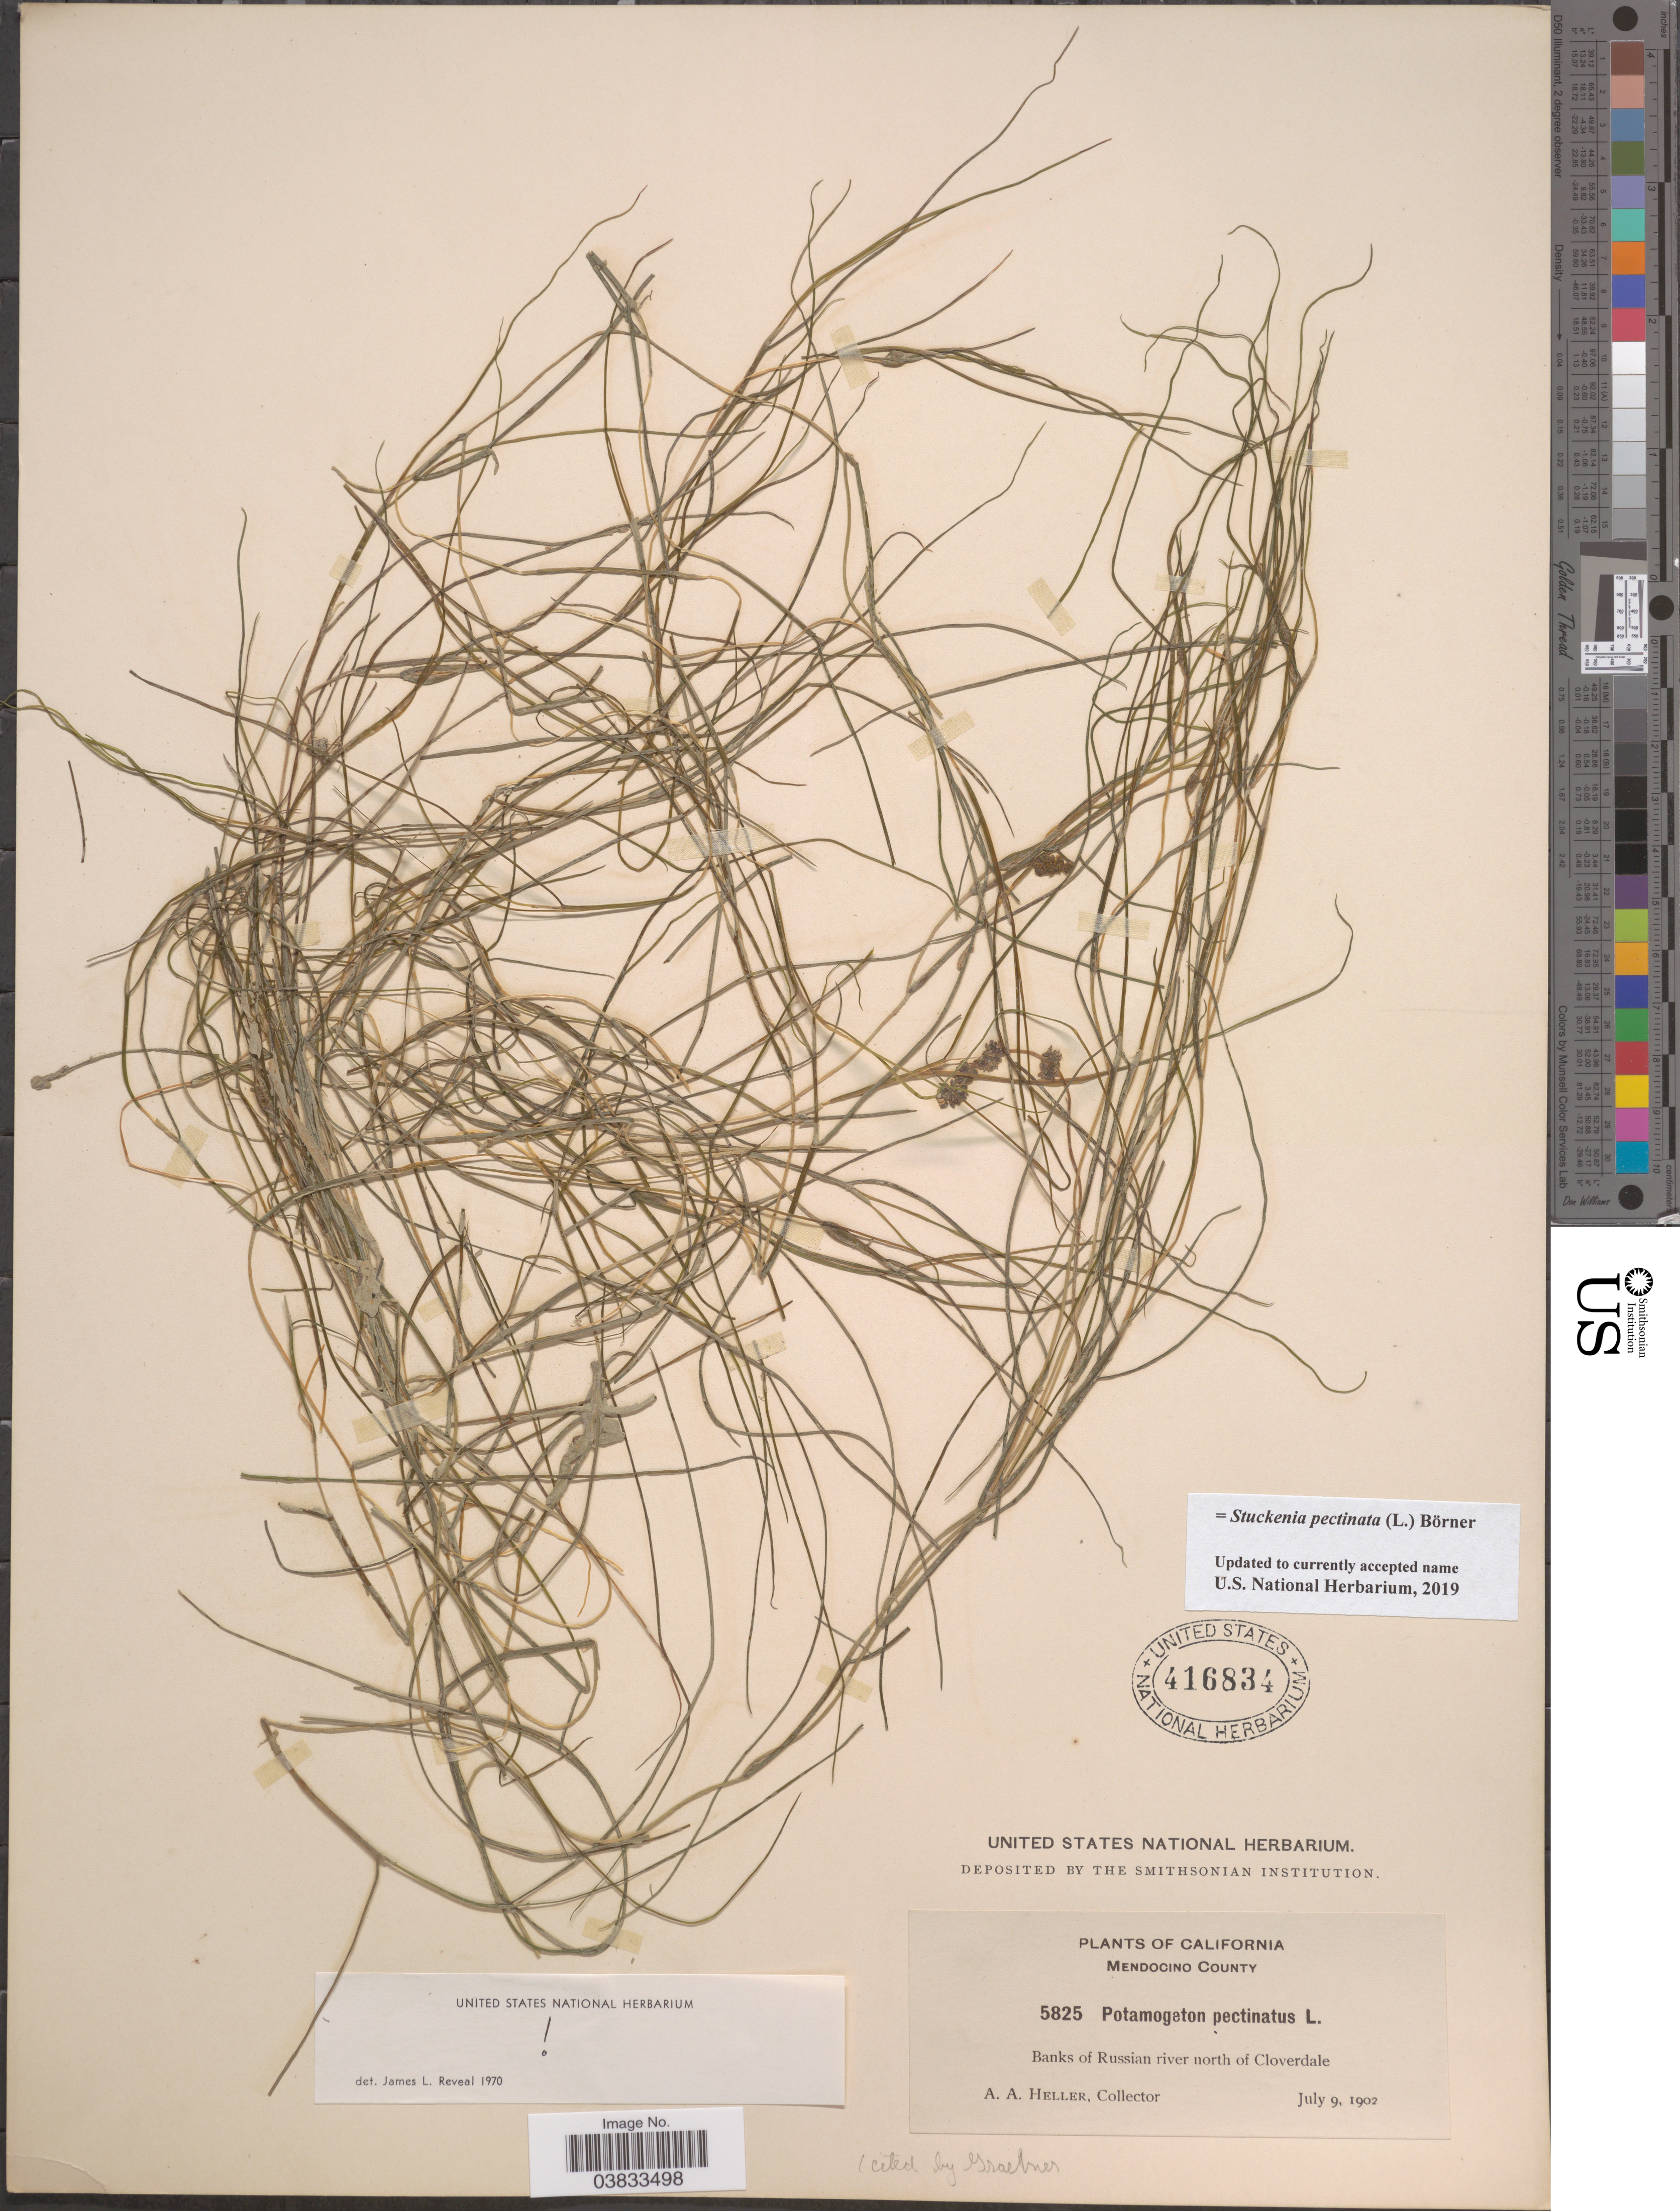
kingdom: Plantae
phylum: Tracheophyta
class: Liliopsida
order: Alismatales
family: Potamogetonaceae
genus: Stuckenia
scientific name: Stuckenia pectinata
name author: (L.) Börner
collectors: A. A. Heller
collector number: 5825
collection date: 1902-07-09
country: United States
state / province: California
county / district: Mendocino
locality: Mendocino County. Banks of Russian river north of Cloverdale.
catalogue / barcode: US 416834